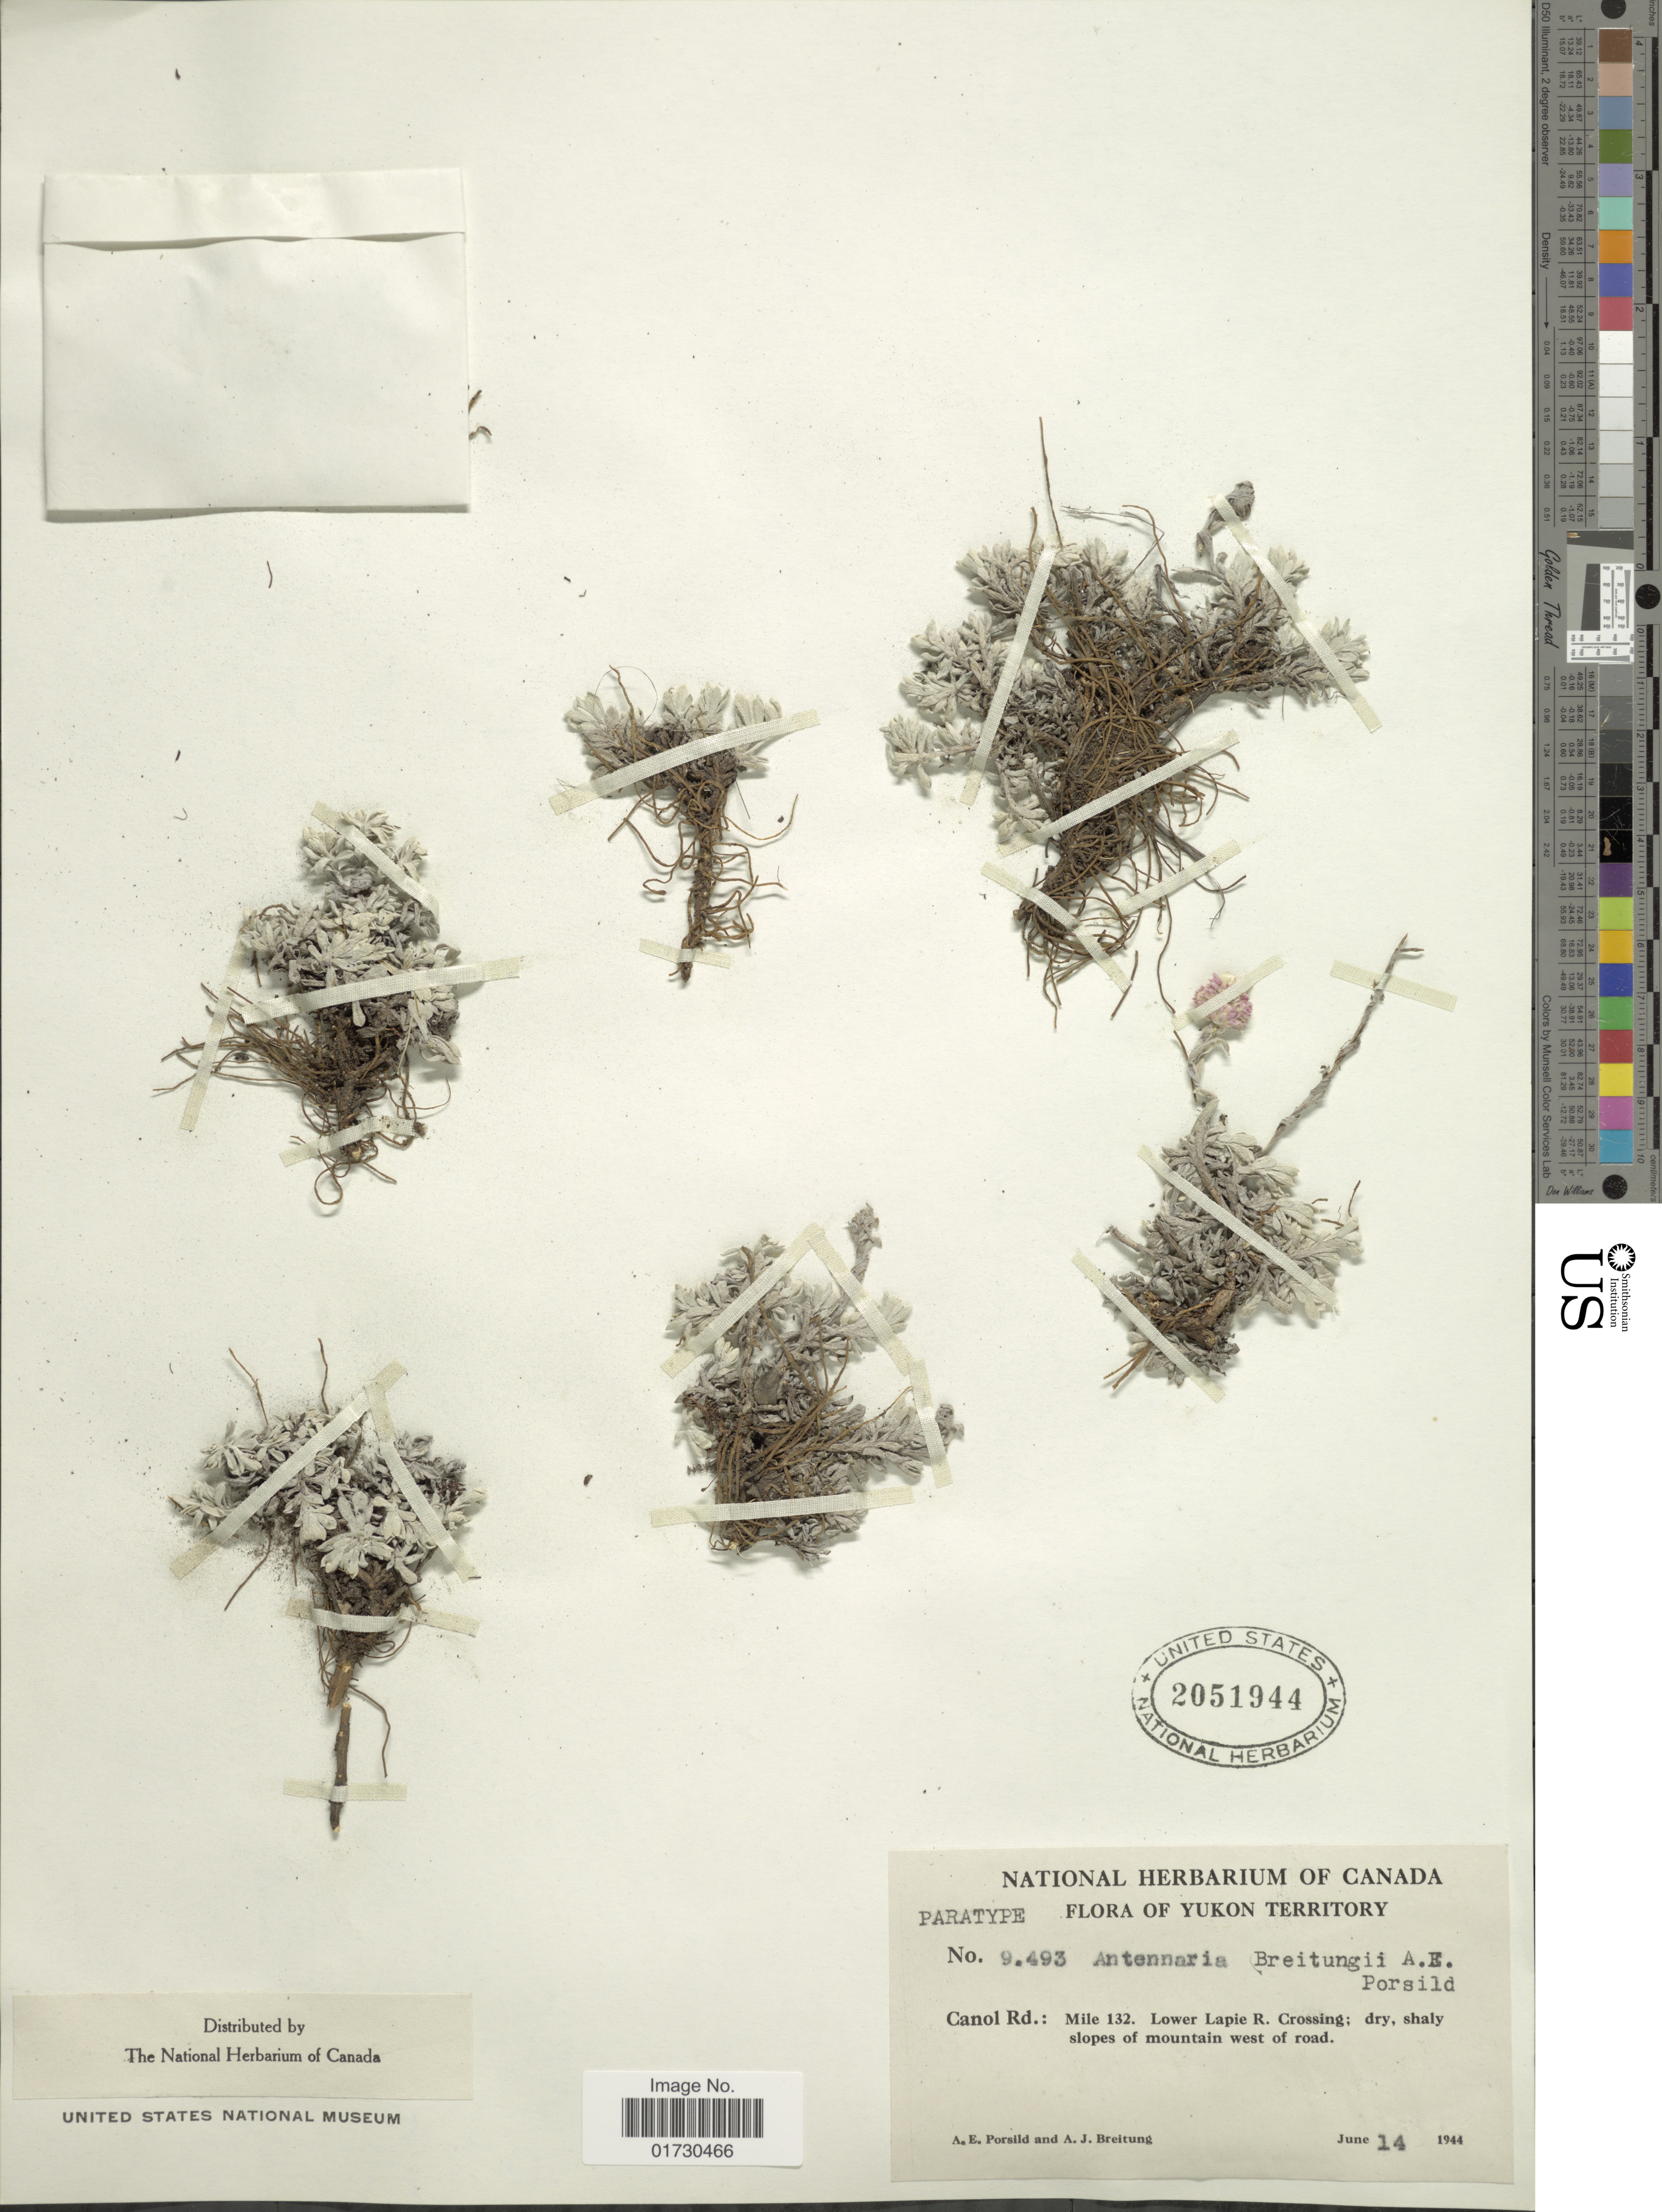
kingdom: Plantae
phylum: Tracheophyta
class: Magnoliopsida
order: Asterales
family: Asteraceae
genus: Antennaria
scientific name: Antennaria brietungii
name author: A.E. Porsild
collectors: A. E. Porsild & A. Breitung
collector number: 9493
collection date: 1944-06-14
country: Canada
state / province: Yukon Territory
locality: Yukon Territory, Canol Rd.: Mile 132. Lower lapie R. Crossing; dry, shaly slopes of mountains west of road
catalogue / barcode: US 2051944